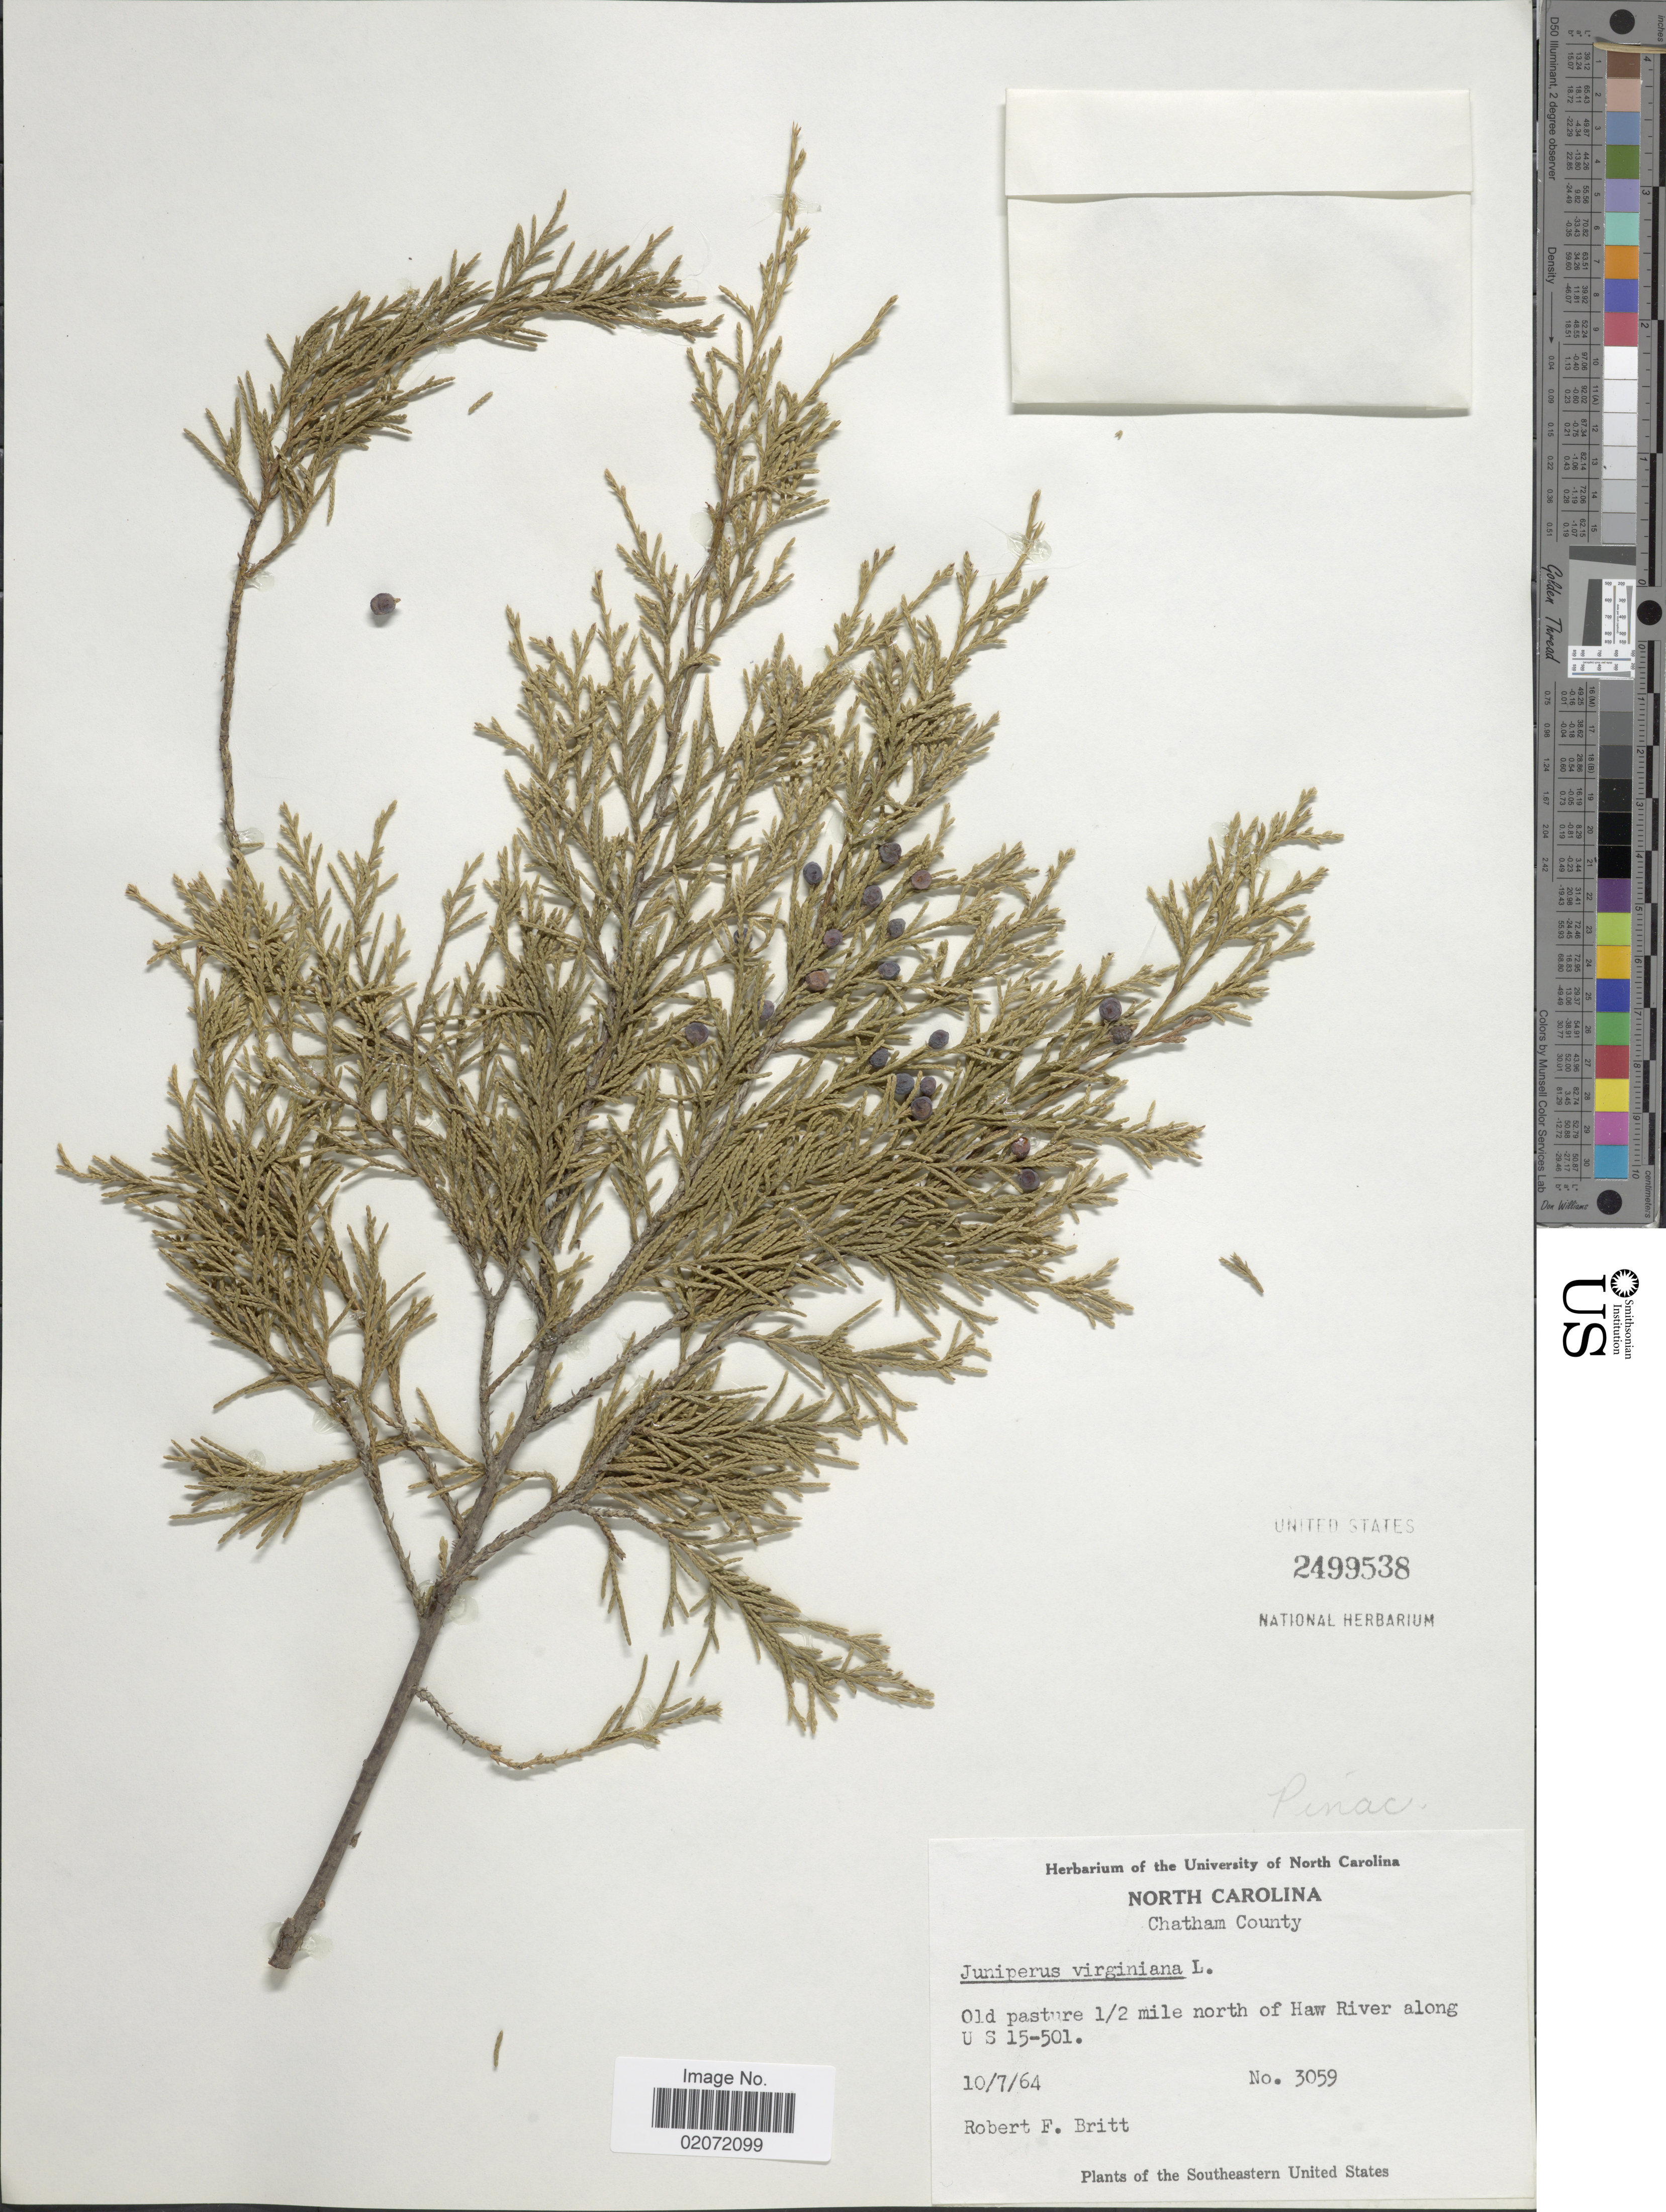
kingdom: Plantae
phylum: Tracheophyta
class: Pinopsida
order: Pinales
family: Cupressaceae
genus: Juniperus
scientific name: Juniperus virginiana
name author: L.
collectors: R. Britt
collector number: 3059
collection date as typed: Transcribed d/m/y: 7/10/64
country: United States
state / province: North Carolina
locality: Chatham County, Old pasture 1/2 mile north of Haw River along U S 15-501.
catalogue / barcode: US 2499538